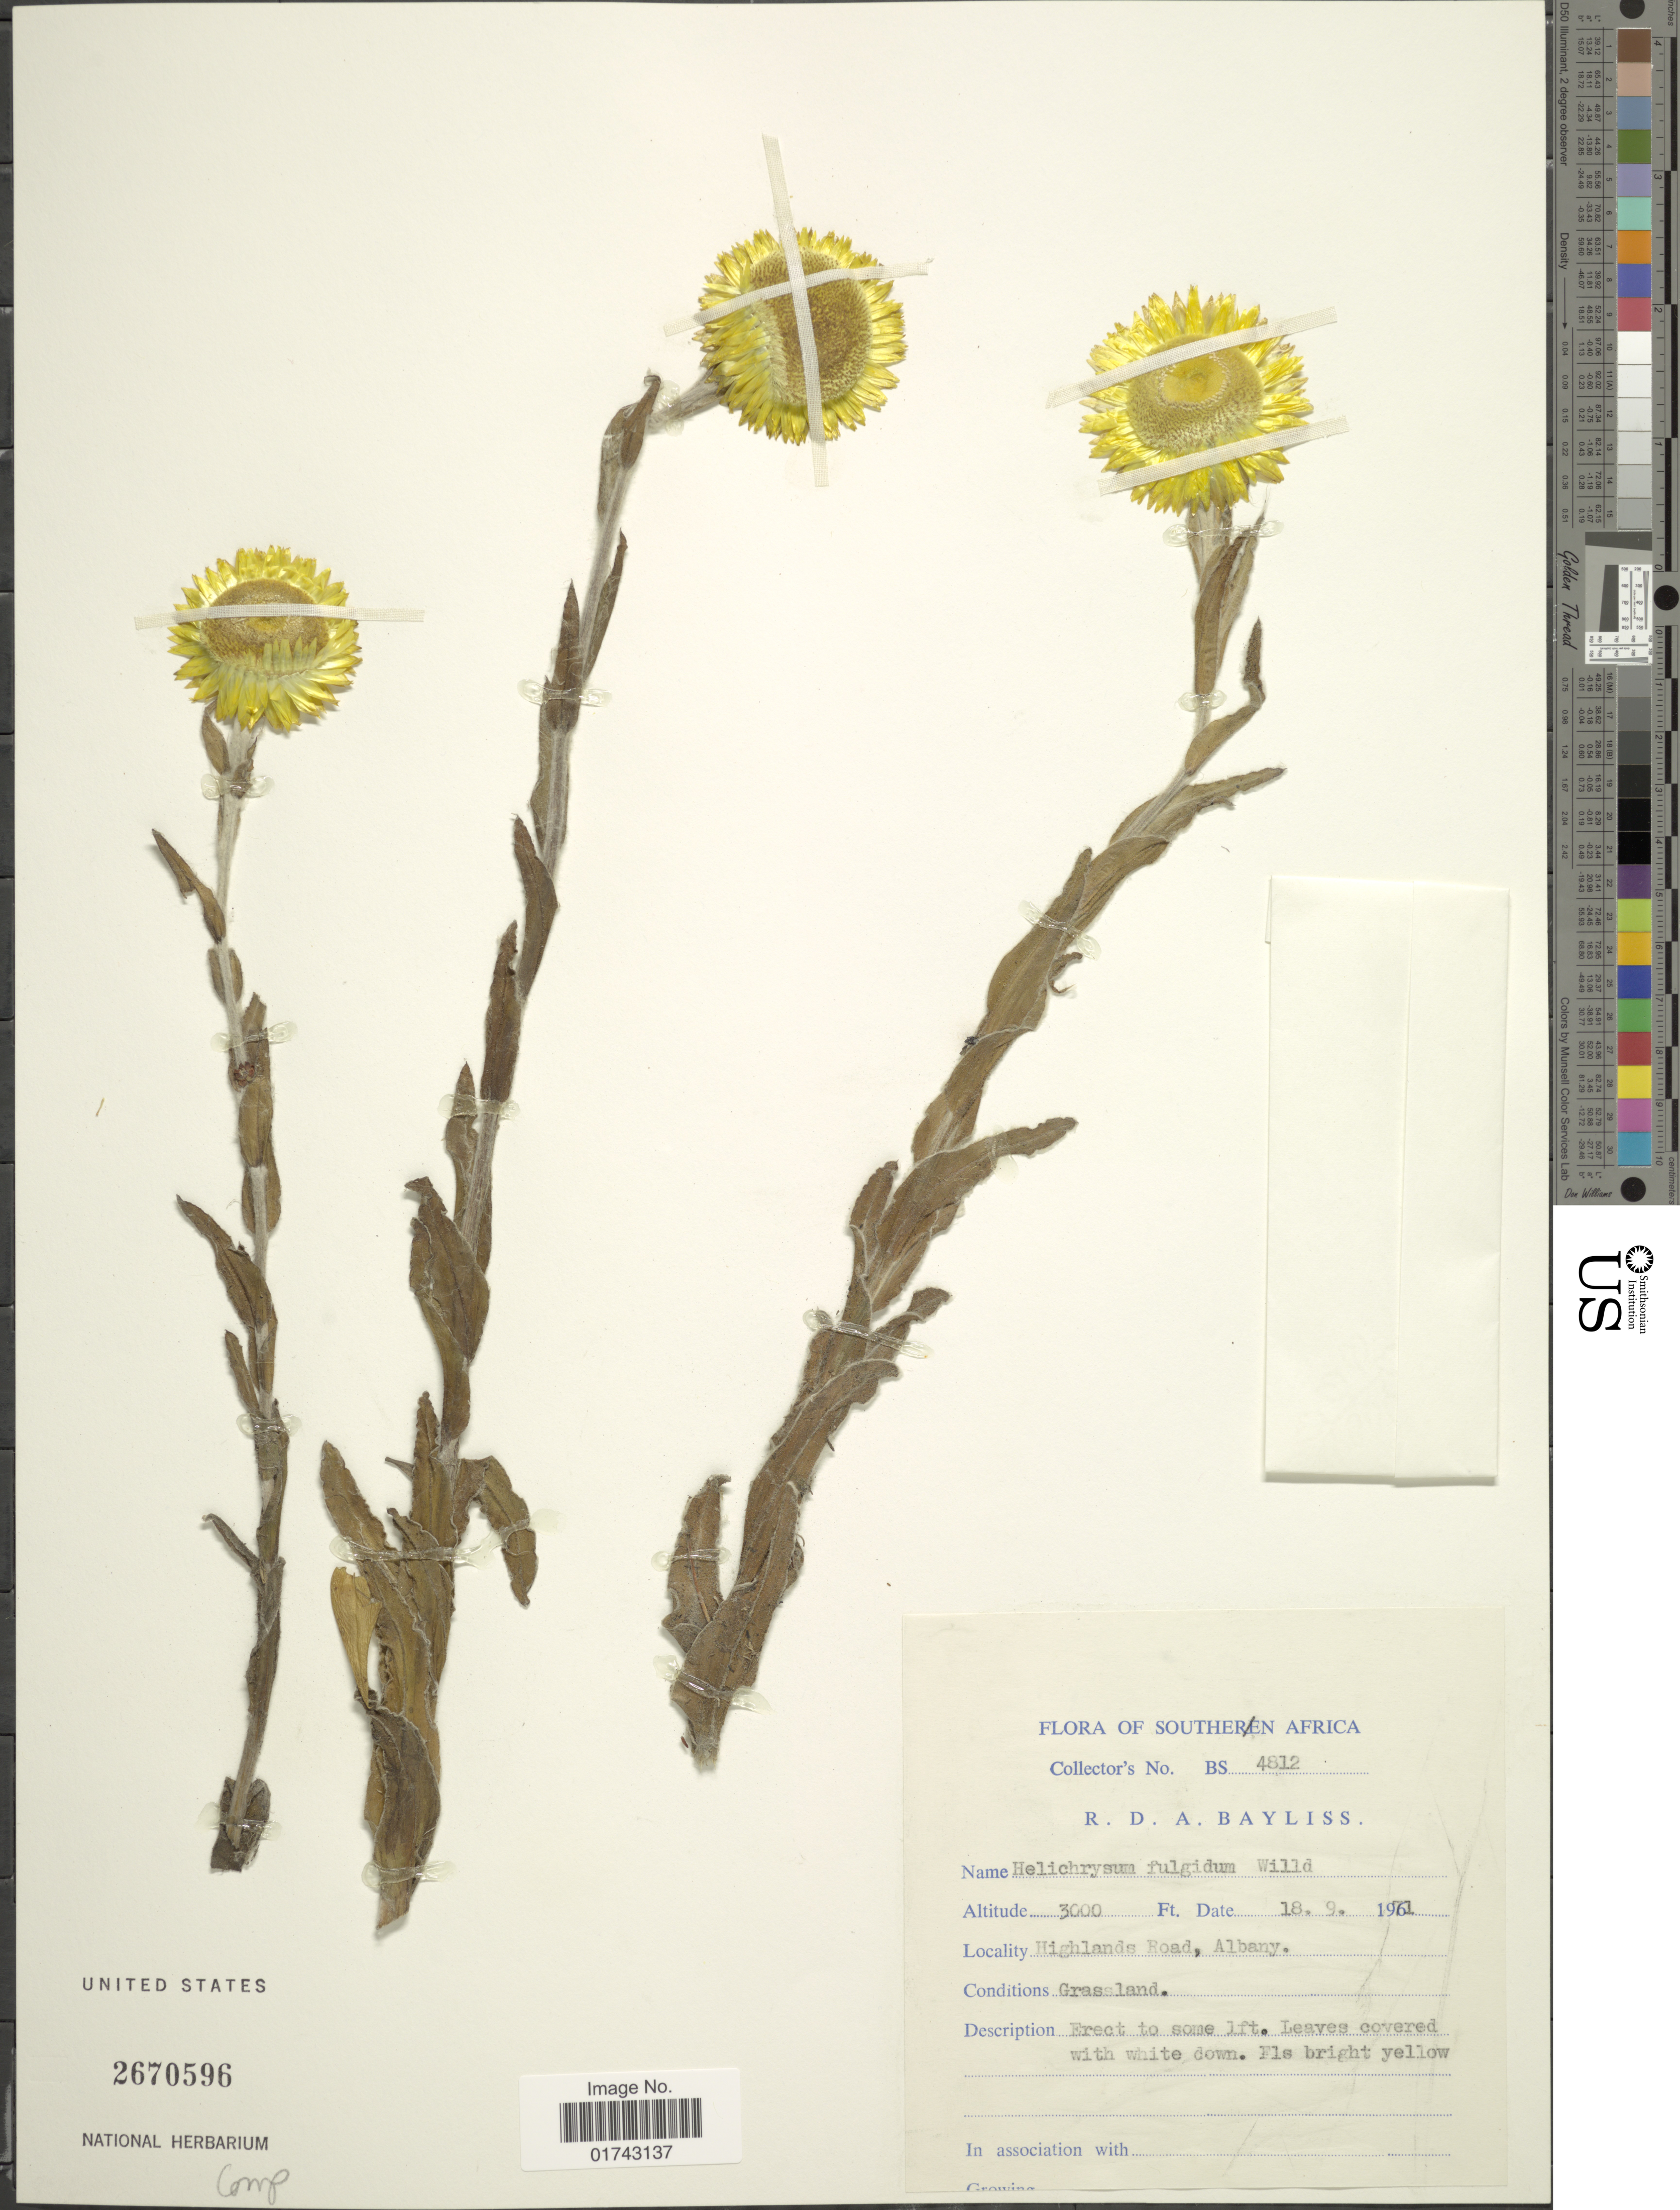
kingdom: Plantae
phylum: Tracheophyta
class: Magnoliopsida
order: Asterales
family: Asteraceae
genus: Helichrysum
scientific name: Helichrysum fulgidum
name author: (L. f.) A. Cunn.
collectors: R. Bayliss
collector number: BS4812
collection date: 1961-09-18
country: South Africa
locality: Southern Africa, Highlands Road, Albany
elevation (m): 914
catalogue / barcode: US 2670596